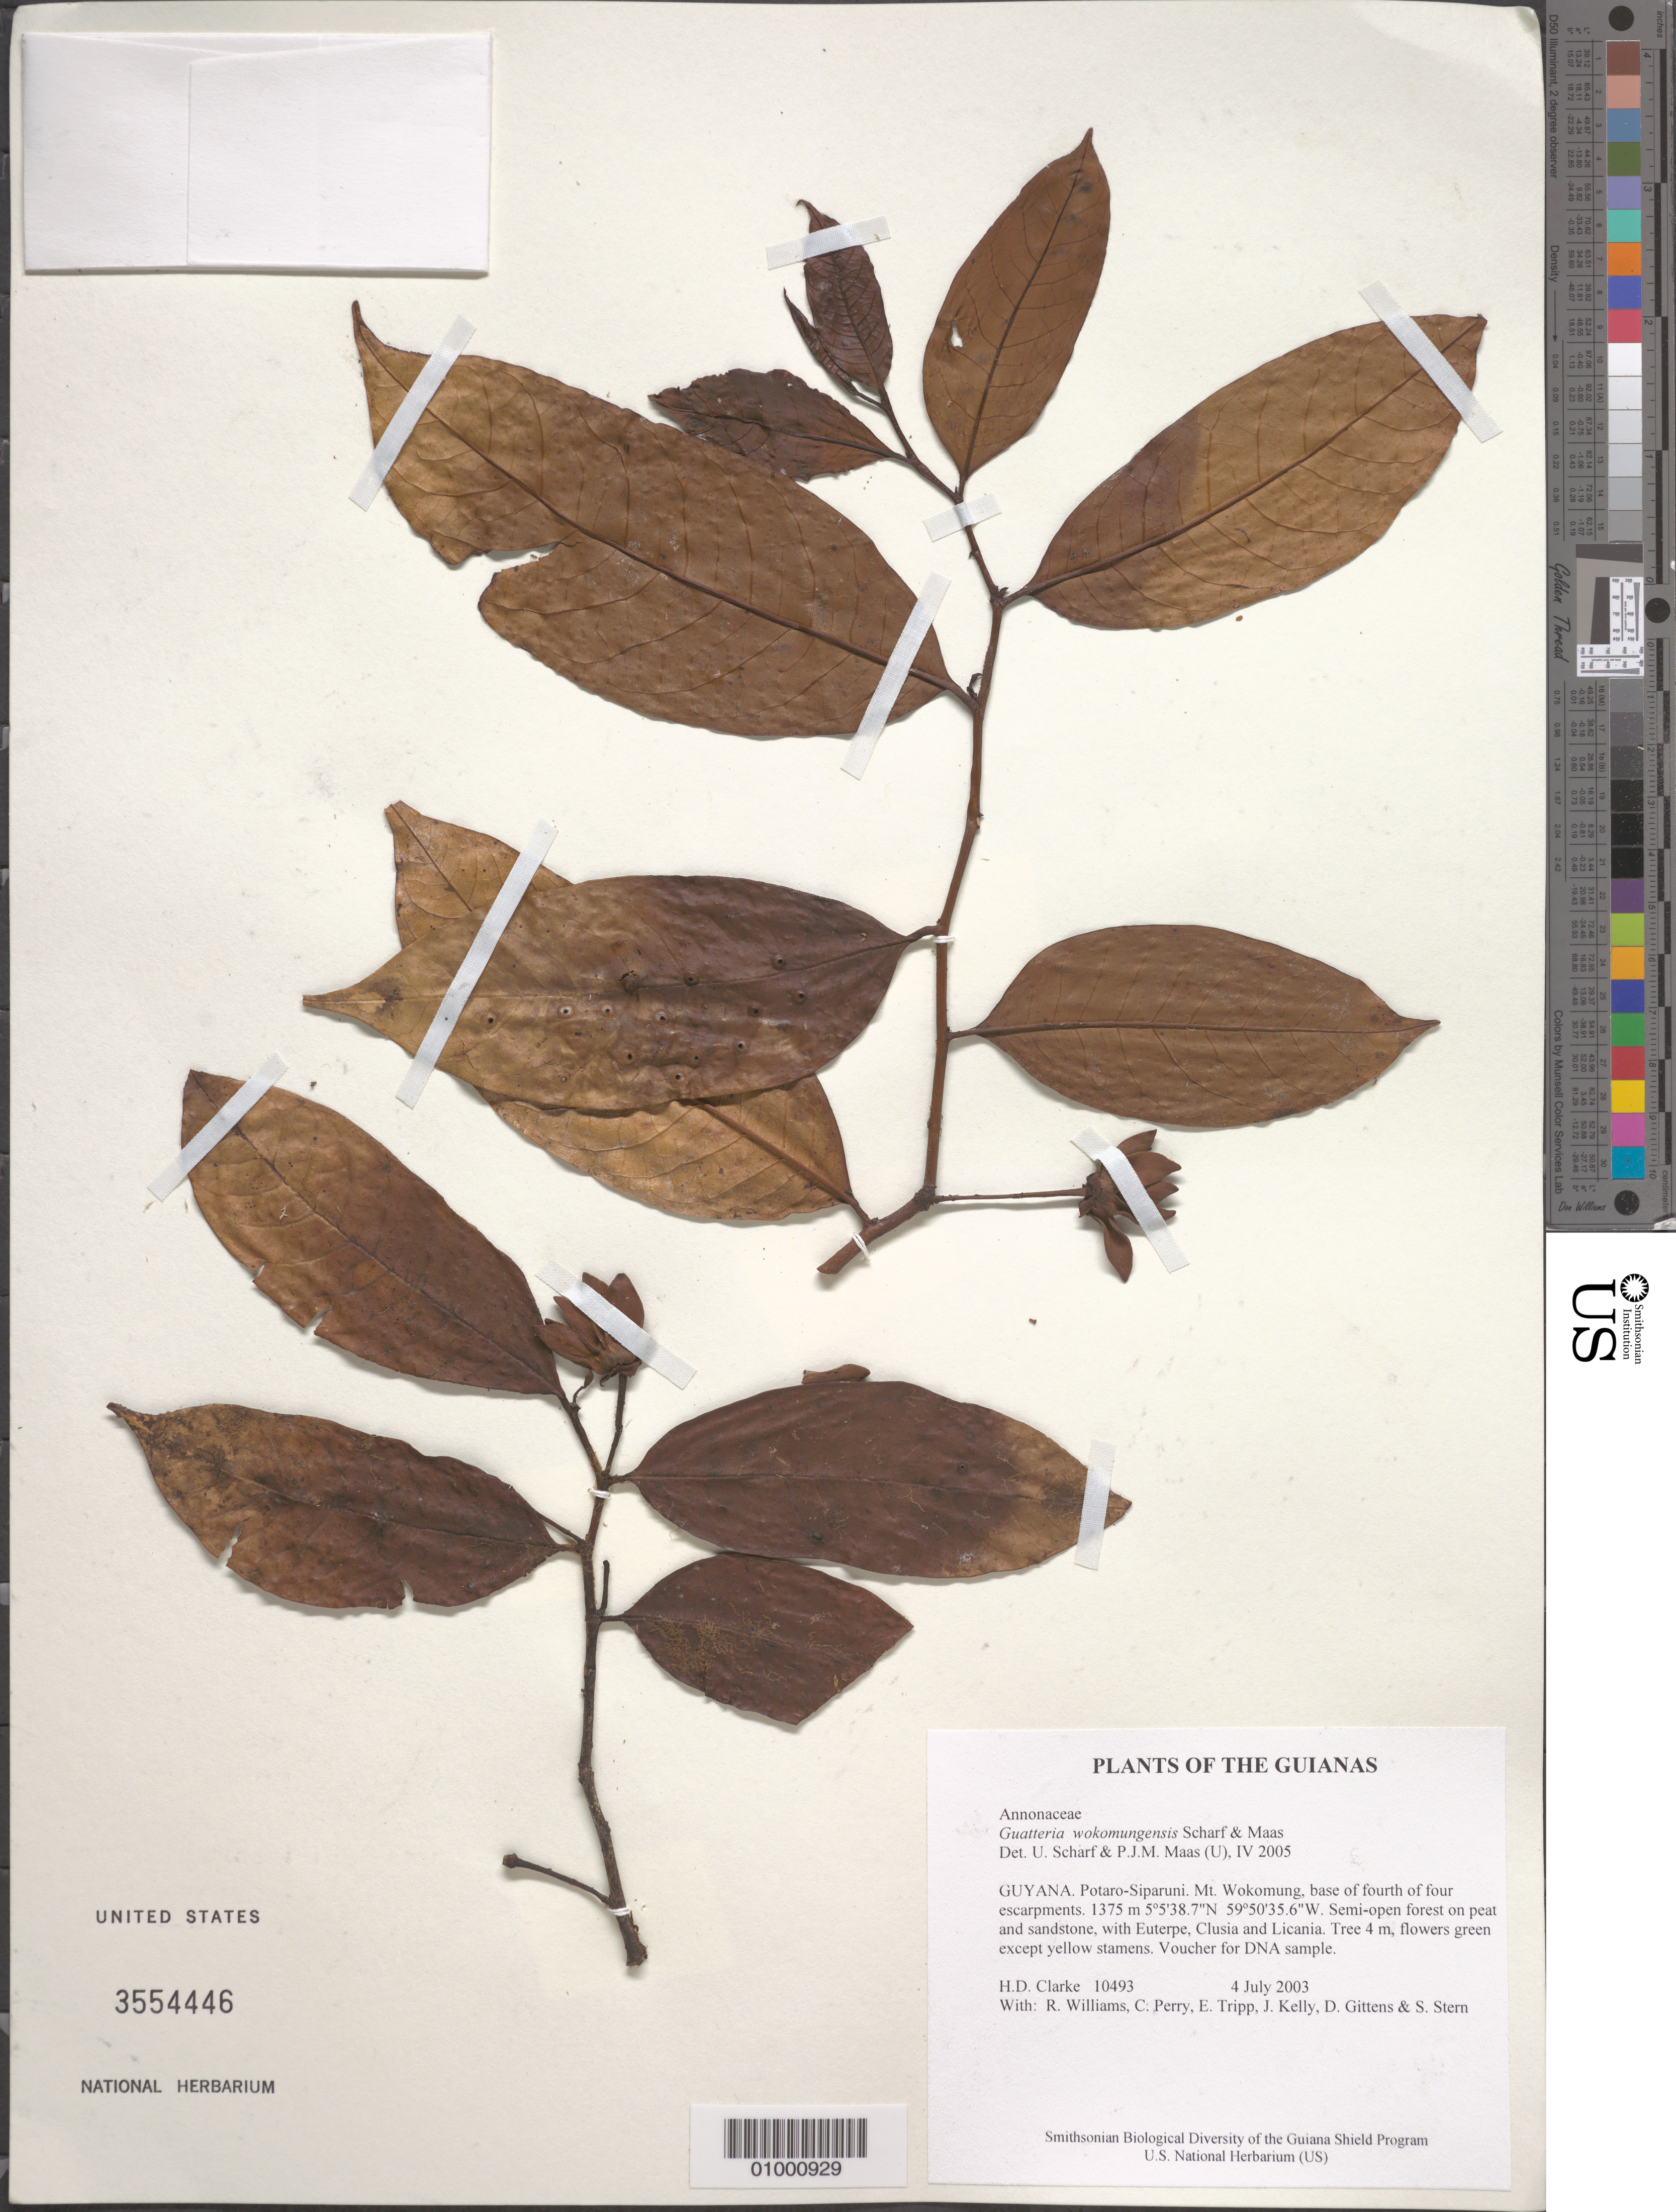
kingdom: Plantae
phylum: Tracheophyta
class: Magnoliopsida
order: Magnoliales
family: Annonaceae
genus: Guatteria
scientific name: Guatteria wokomungensis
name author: Scharf & Maas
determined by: Scharf, U.; Maas, P. J.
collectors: H. D. Clarke, R. Williams, C. Perry, E. Tripp, J. Kelly, D. Gittens & S. R. Stern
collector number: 10493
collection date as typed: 4 July 2003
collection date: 2003-07-04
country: Guyana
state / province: Potaro-Siparuni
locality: Mt. Wokomung, base of fourth of four escarpments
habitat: Semi-open forest on peat and sandstone, with Euterpe, Clusia and Licania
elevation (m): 1375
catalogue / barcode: US 3554446